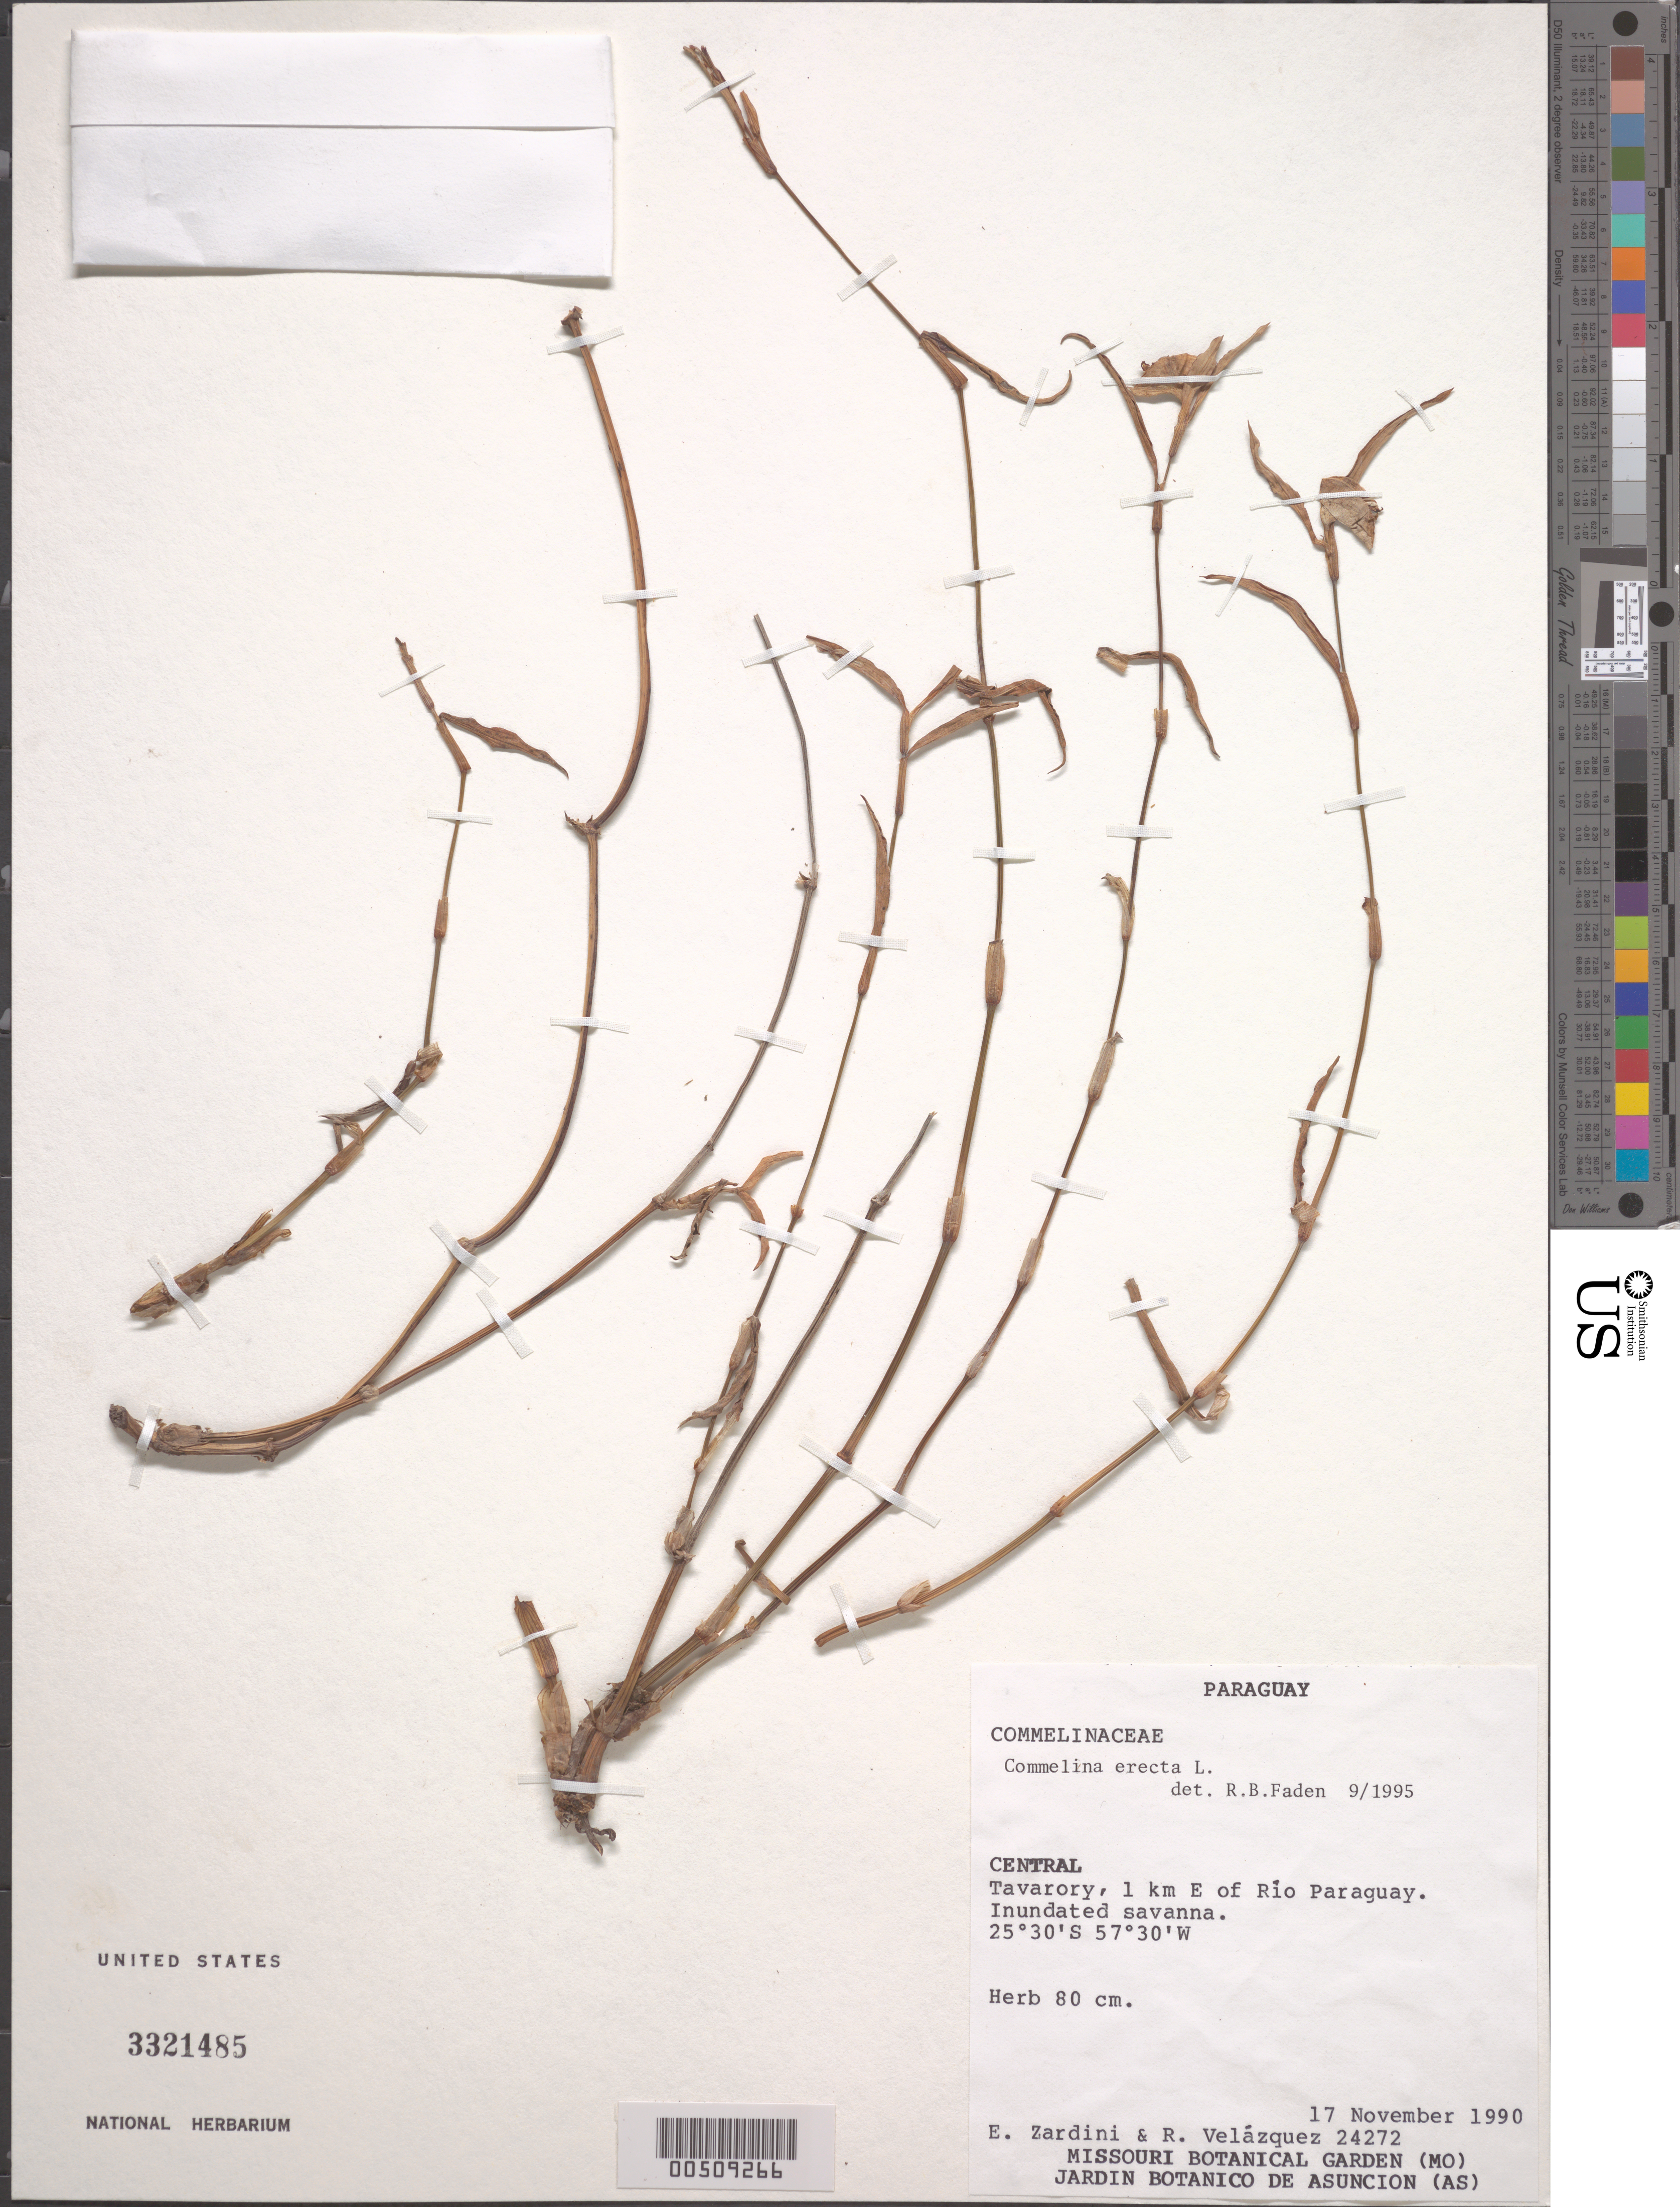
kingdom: Plantae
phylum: Tracheophyta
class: Liliopsida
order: Commelinales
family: Commelinaceae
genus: Commelina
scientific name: Commelina erecta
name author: L.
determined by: Faden, Robert B., (US), Smithsonian Institution - National Museum of Natural History (UNITED STATES)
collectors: E. M. Zardini & R. Velasquez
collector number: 24272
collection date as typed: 17 Nov 1990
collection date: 1990-11-17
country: Paraguay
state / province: Central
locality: Tavarory, e of rio paraguay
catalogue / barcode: US 3321485